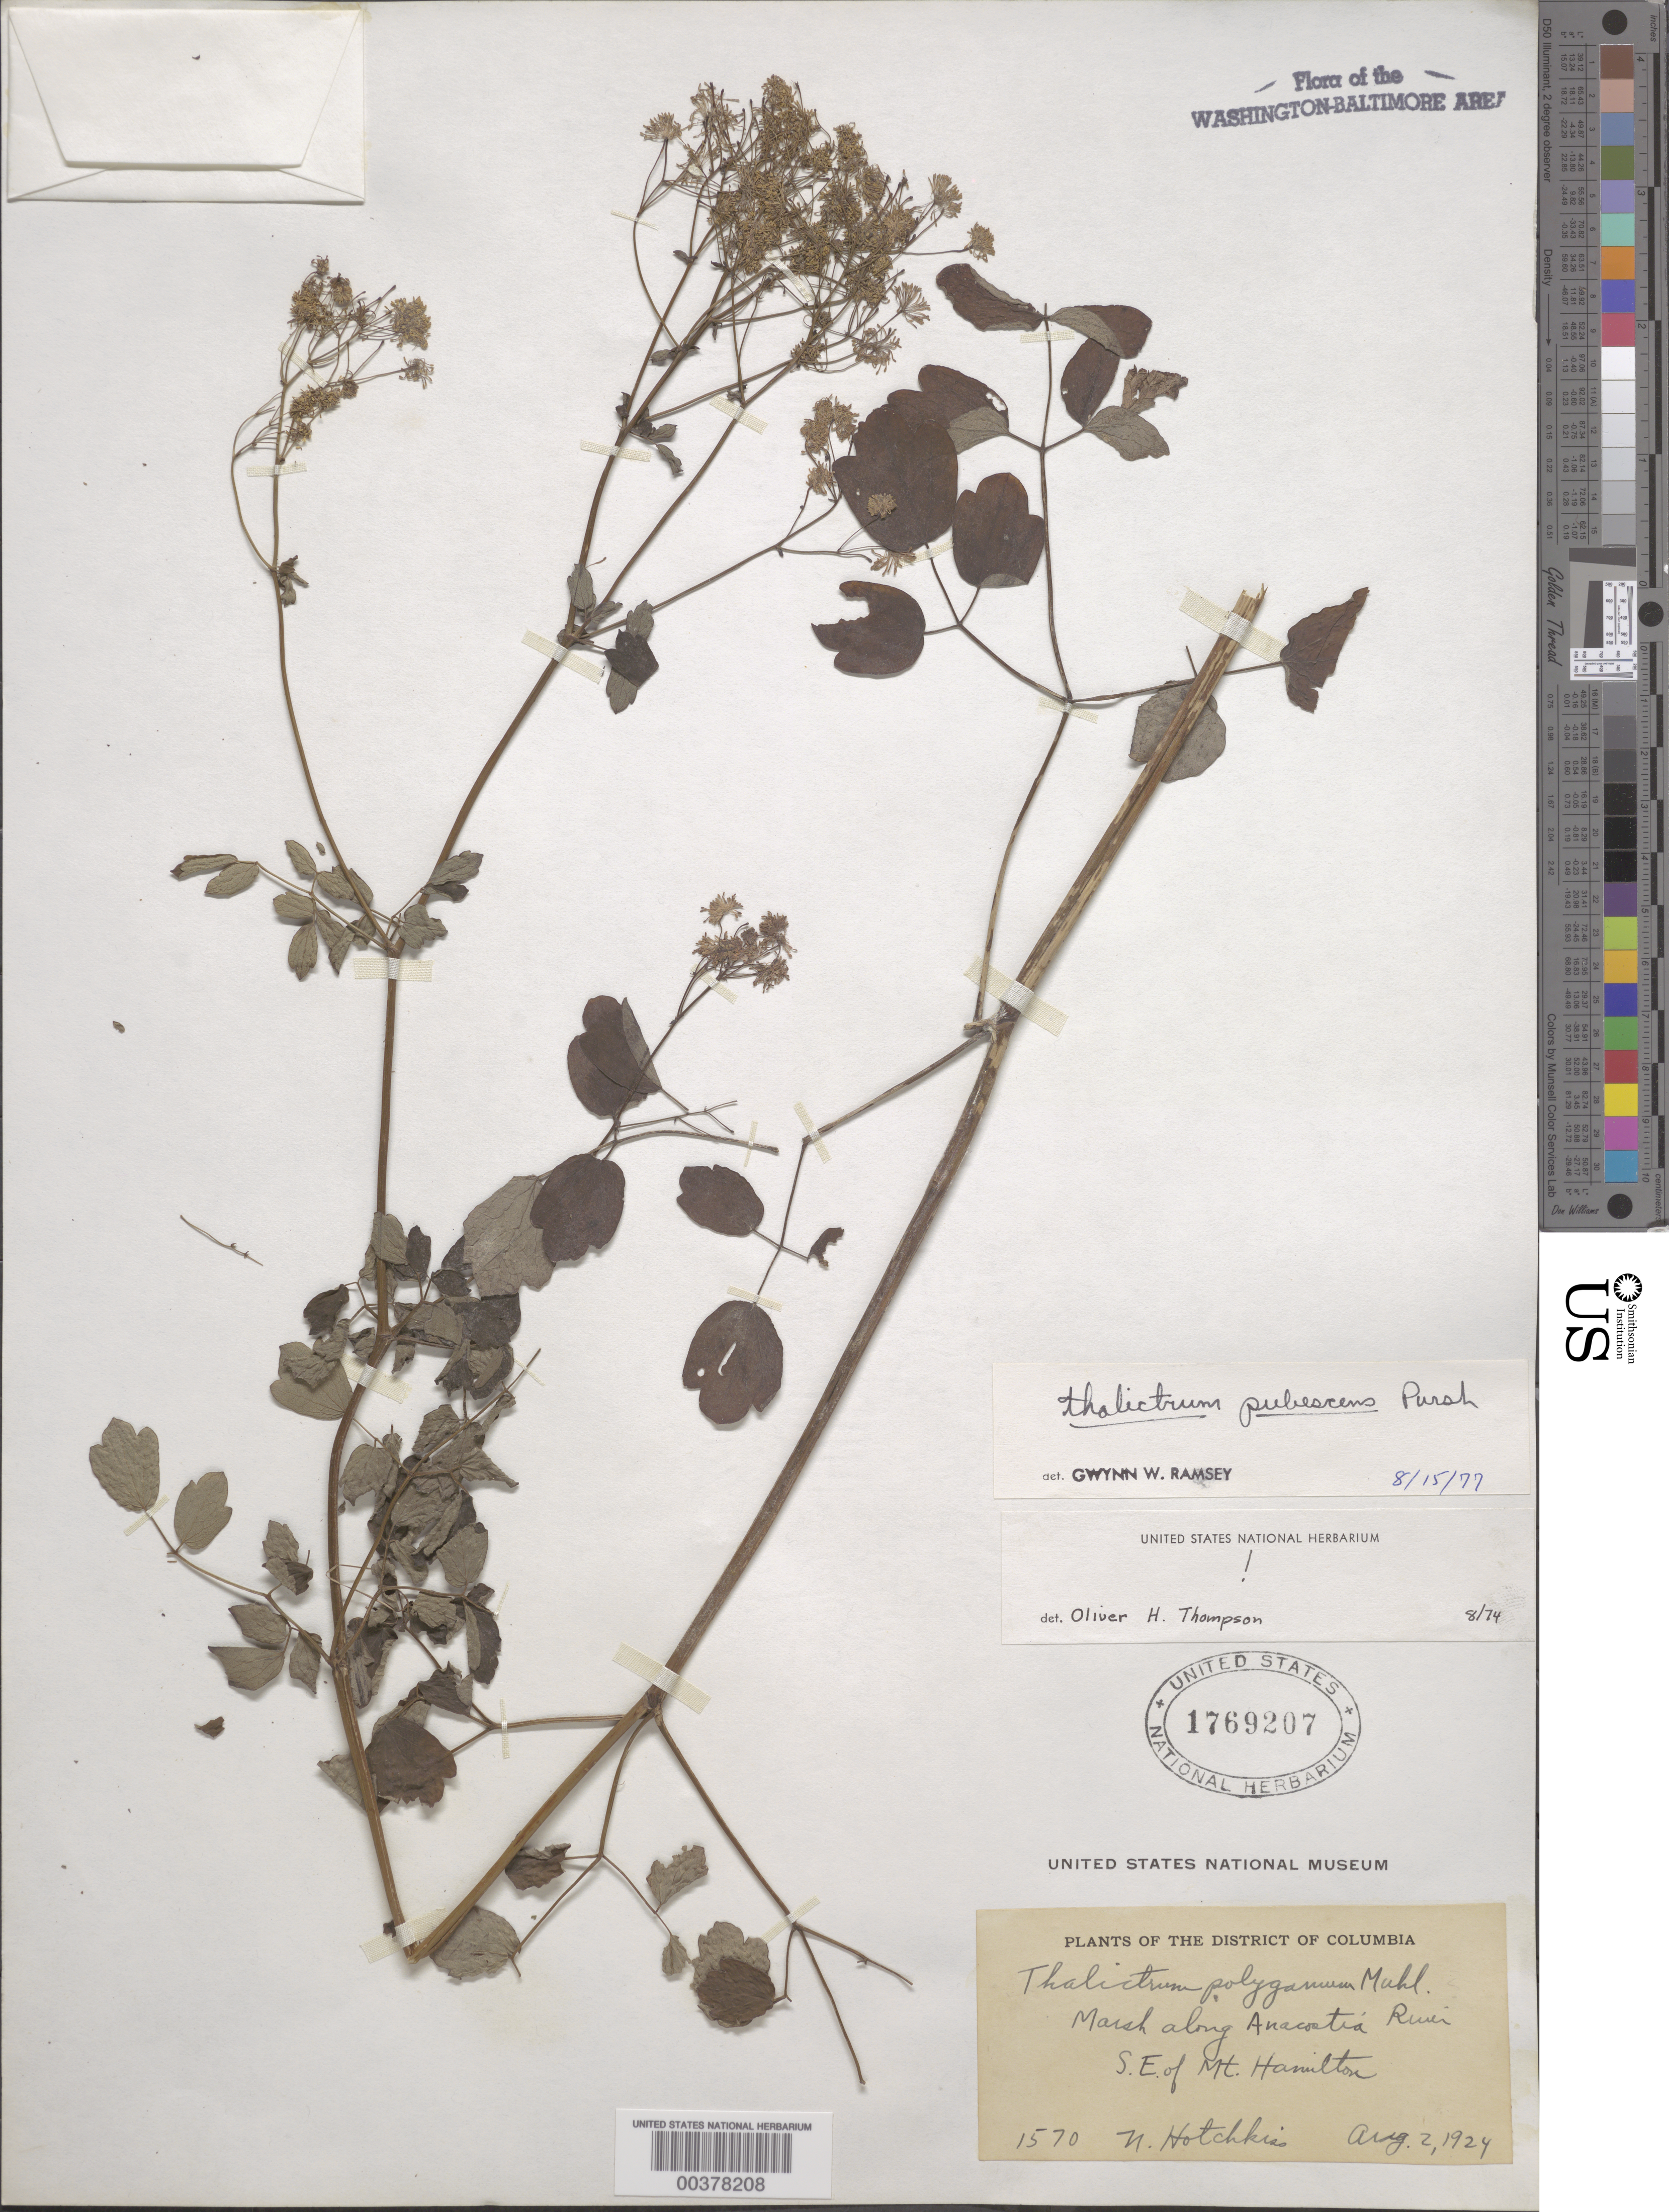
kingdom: Plantae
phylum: Tracheophyta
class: Magnoliopsida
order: Ranunculales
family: Ranunculaceae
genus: Thalictrum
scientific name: Thalictrum pubescens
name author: Pursh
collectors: N. Hotchkiss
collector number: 1570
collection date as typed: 02 Aug 1924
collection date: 1924-08-02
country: United States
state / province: District of Columbia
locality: Anacostia River Marsh, southeast of Mt. Hamilton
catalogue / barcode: US 1769207